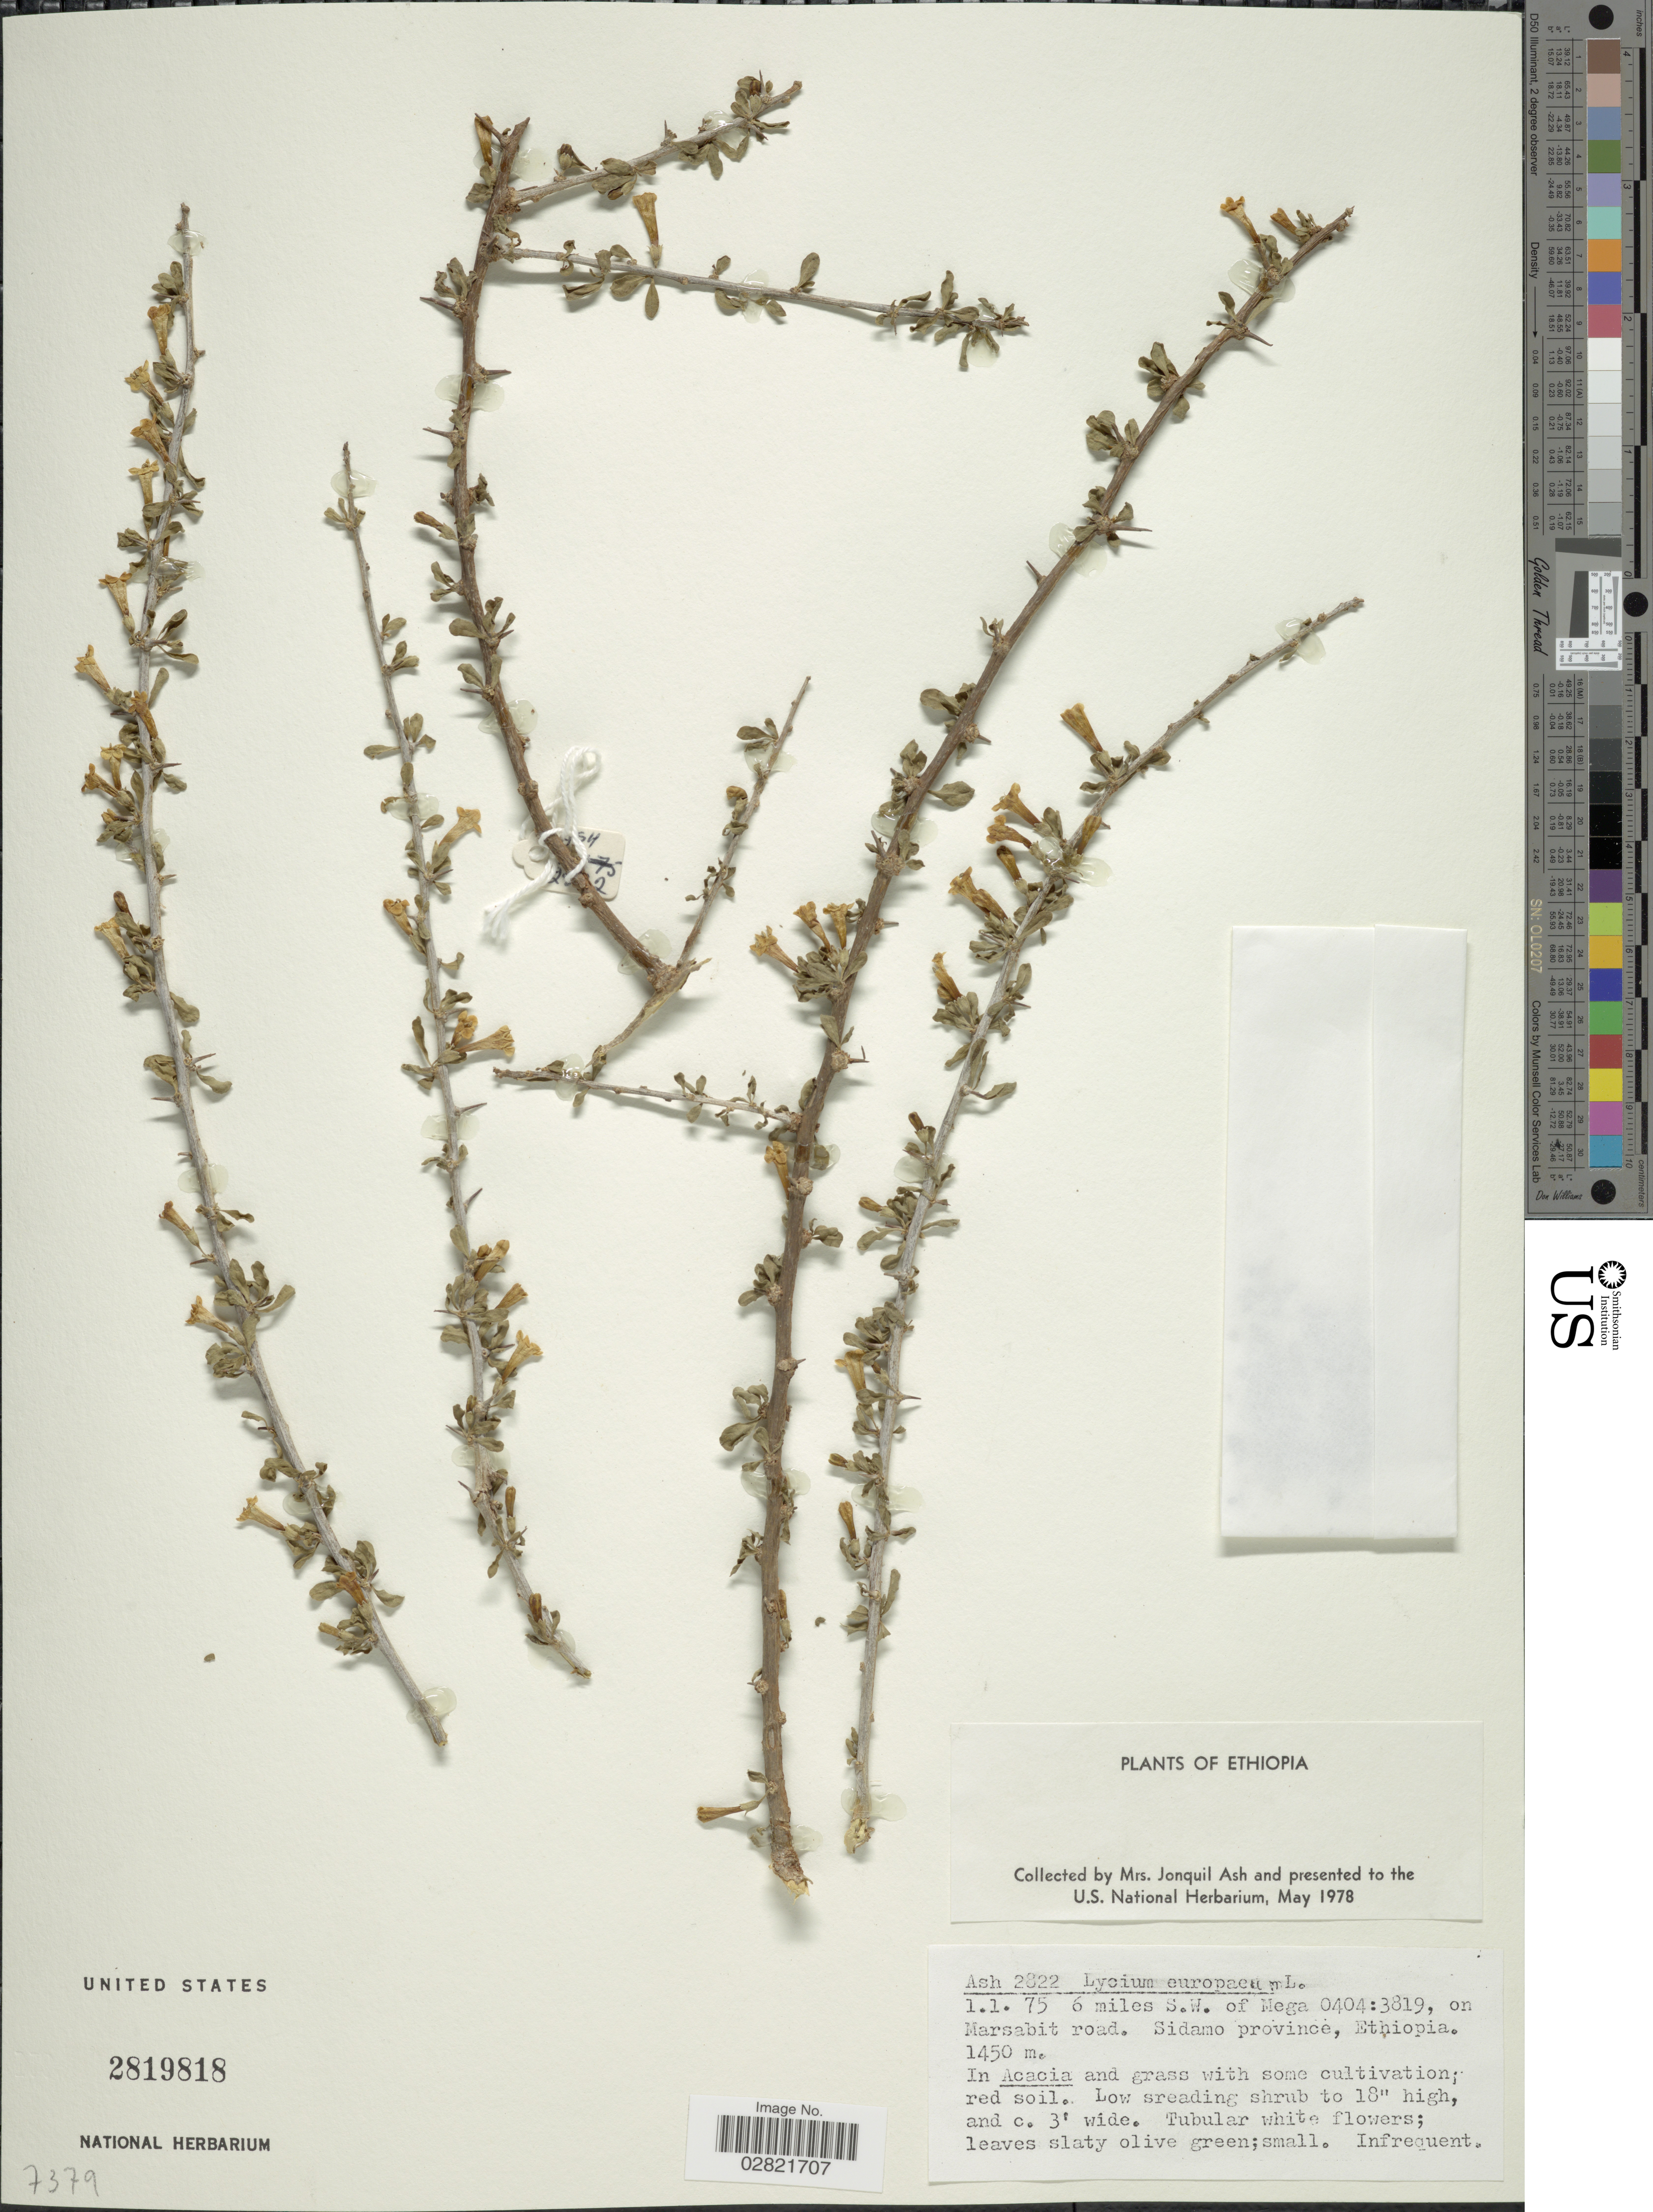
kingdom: Plantae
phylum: Tracheophyta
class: Magnoliopsida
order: Solanales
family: Solanaceae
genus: Lycium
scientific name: Lycium europaeum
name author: L.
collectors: J. Ash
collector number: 2822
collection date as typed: Transcribed d/m/y: 1/1/75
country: Ethiopia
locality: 6 miles S.W. of Mega 0404:3819, on Marsabit road. Sidamo province.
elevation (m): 1450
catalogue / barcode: US 2819818